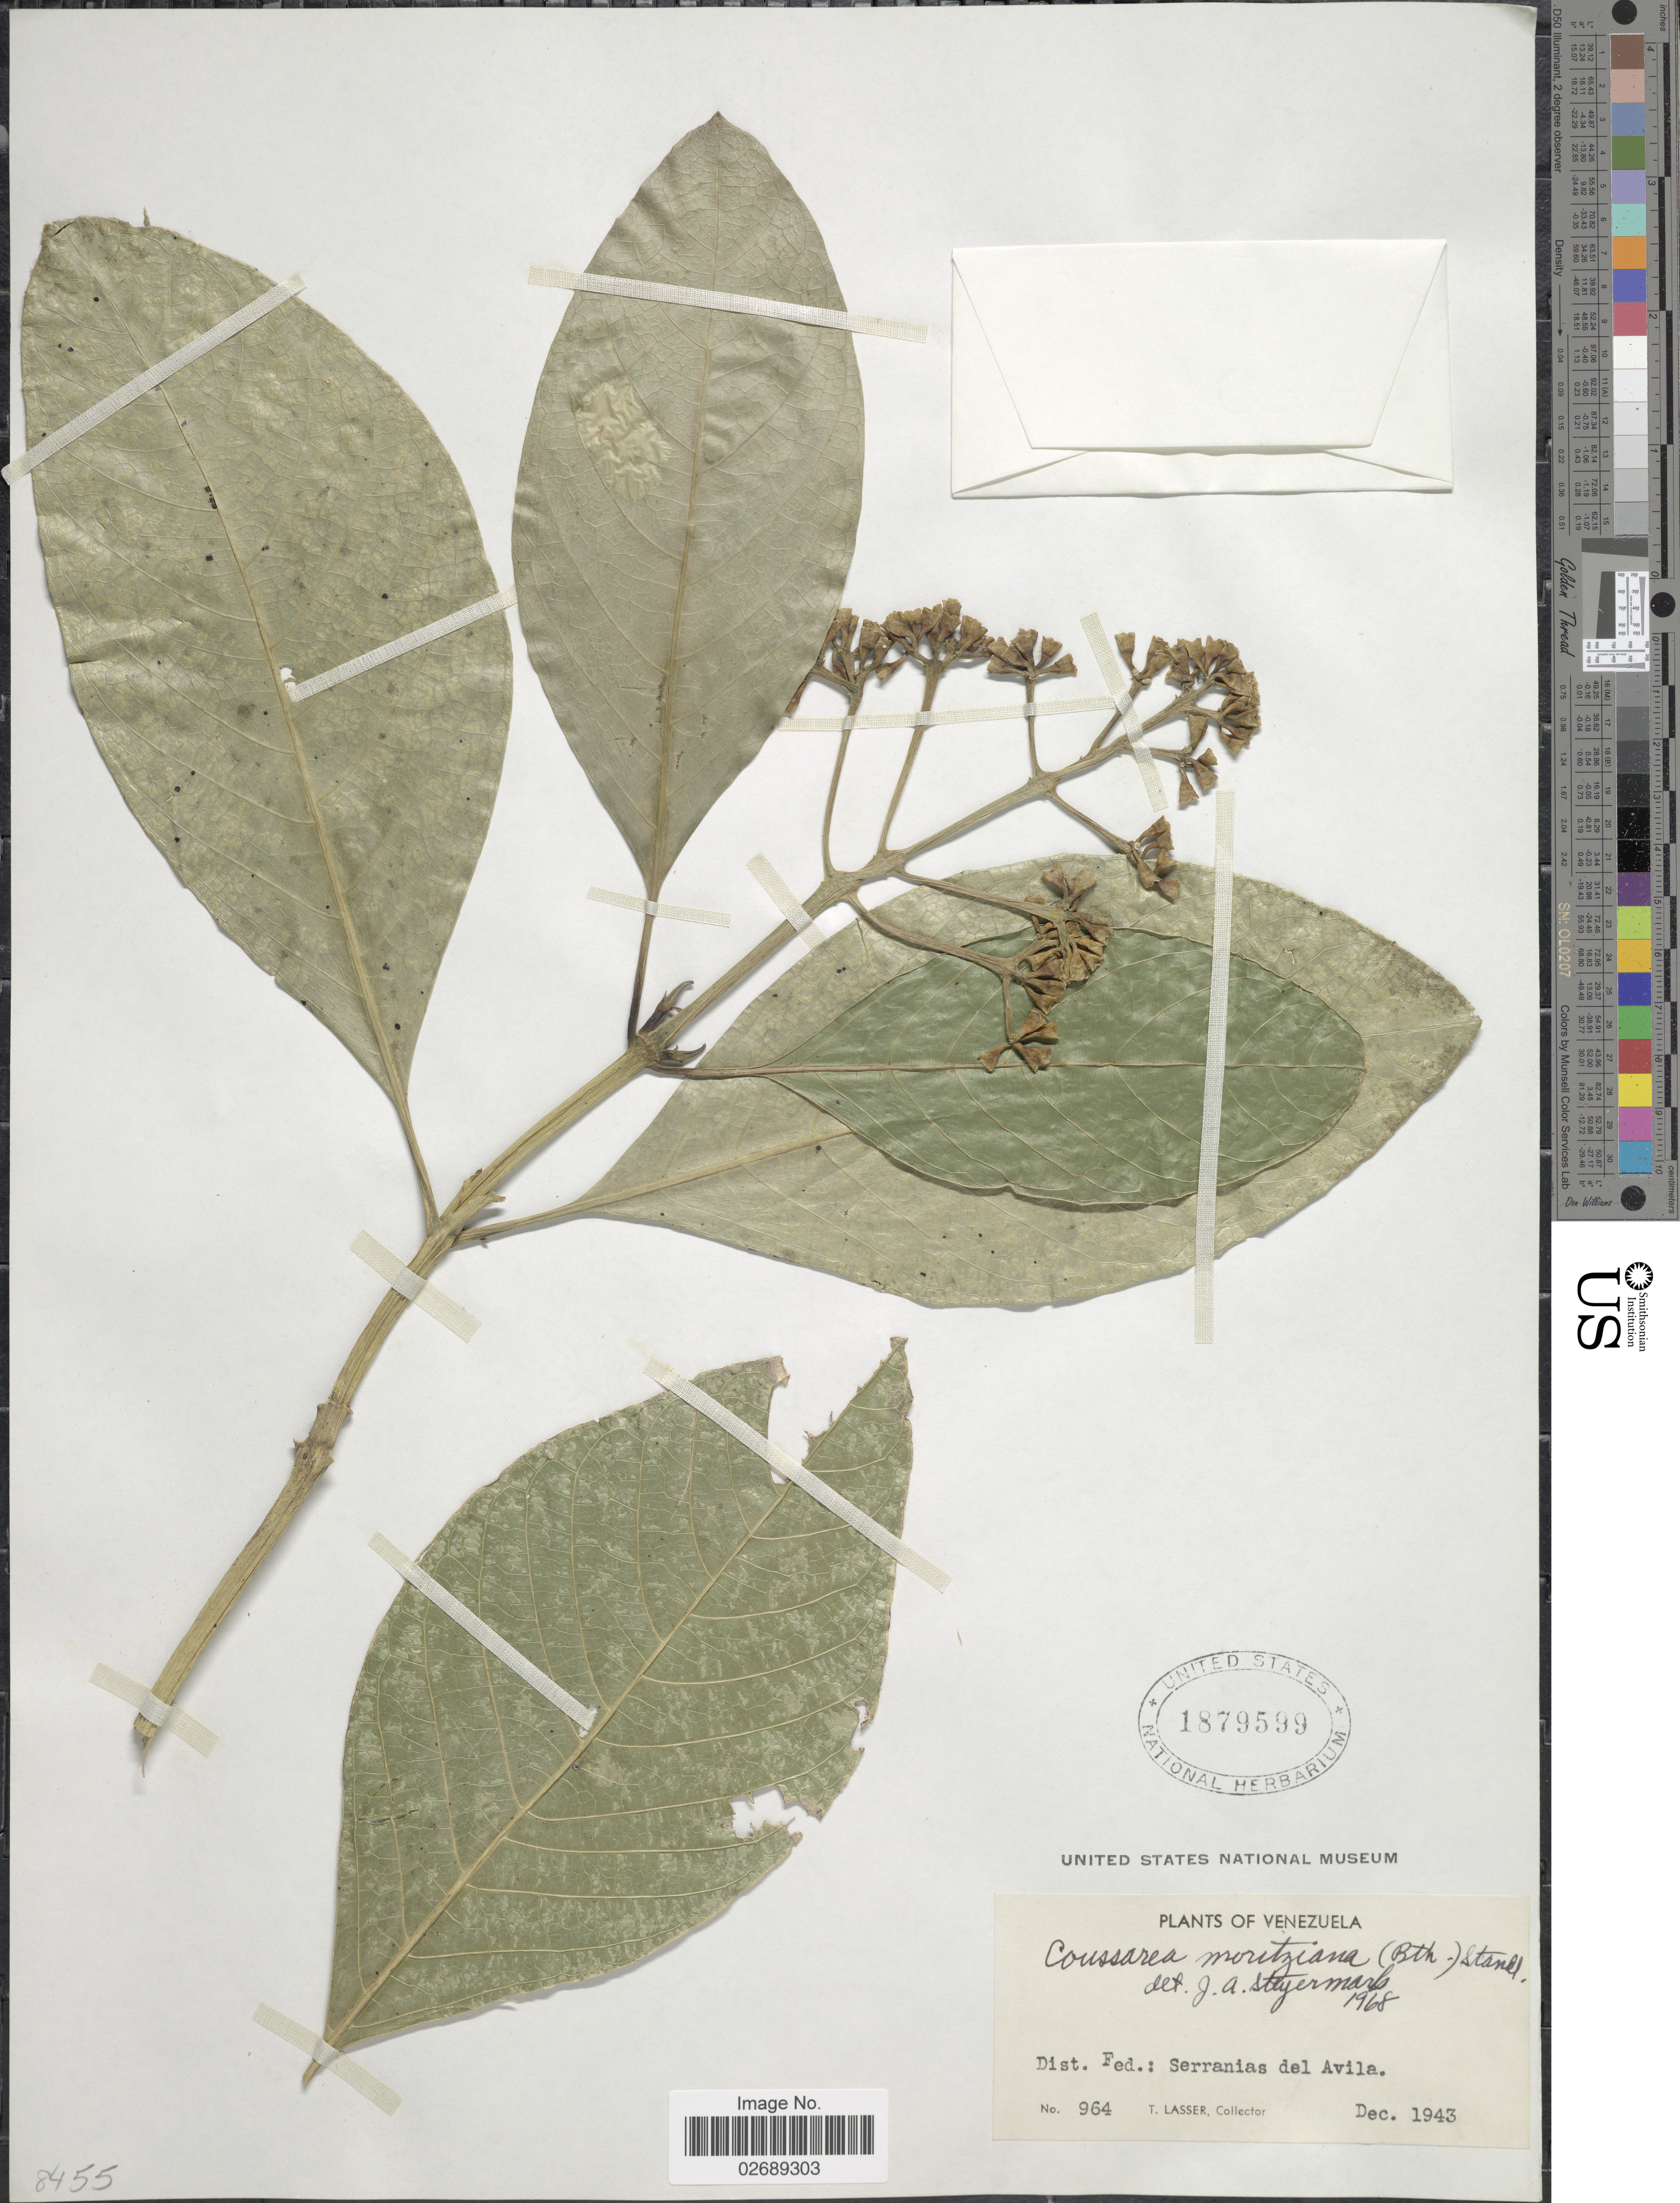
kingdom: Plantae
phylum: Tracheophyta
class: Magnoliopsida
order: Gentianales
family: Rubiaceae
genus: Coussarea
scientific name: Coussarea moritziana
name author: (Benth.) Standl.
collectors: T. Lasser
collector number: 964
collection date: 1943-12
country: Venezuela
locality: Dist. Fed.: Serranos del Avila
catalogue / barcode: US 1879599